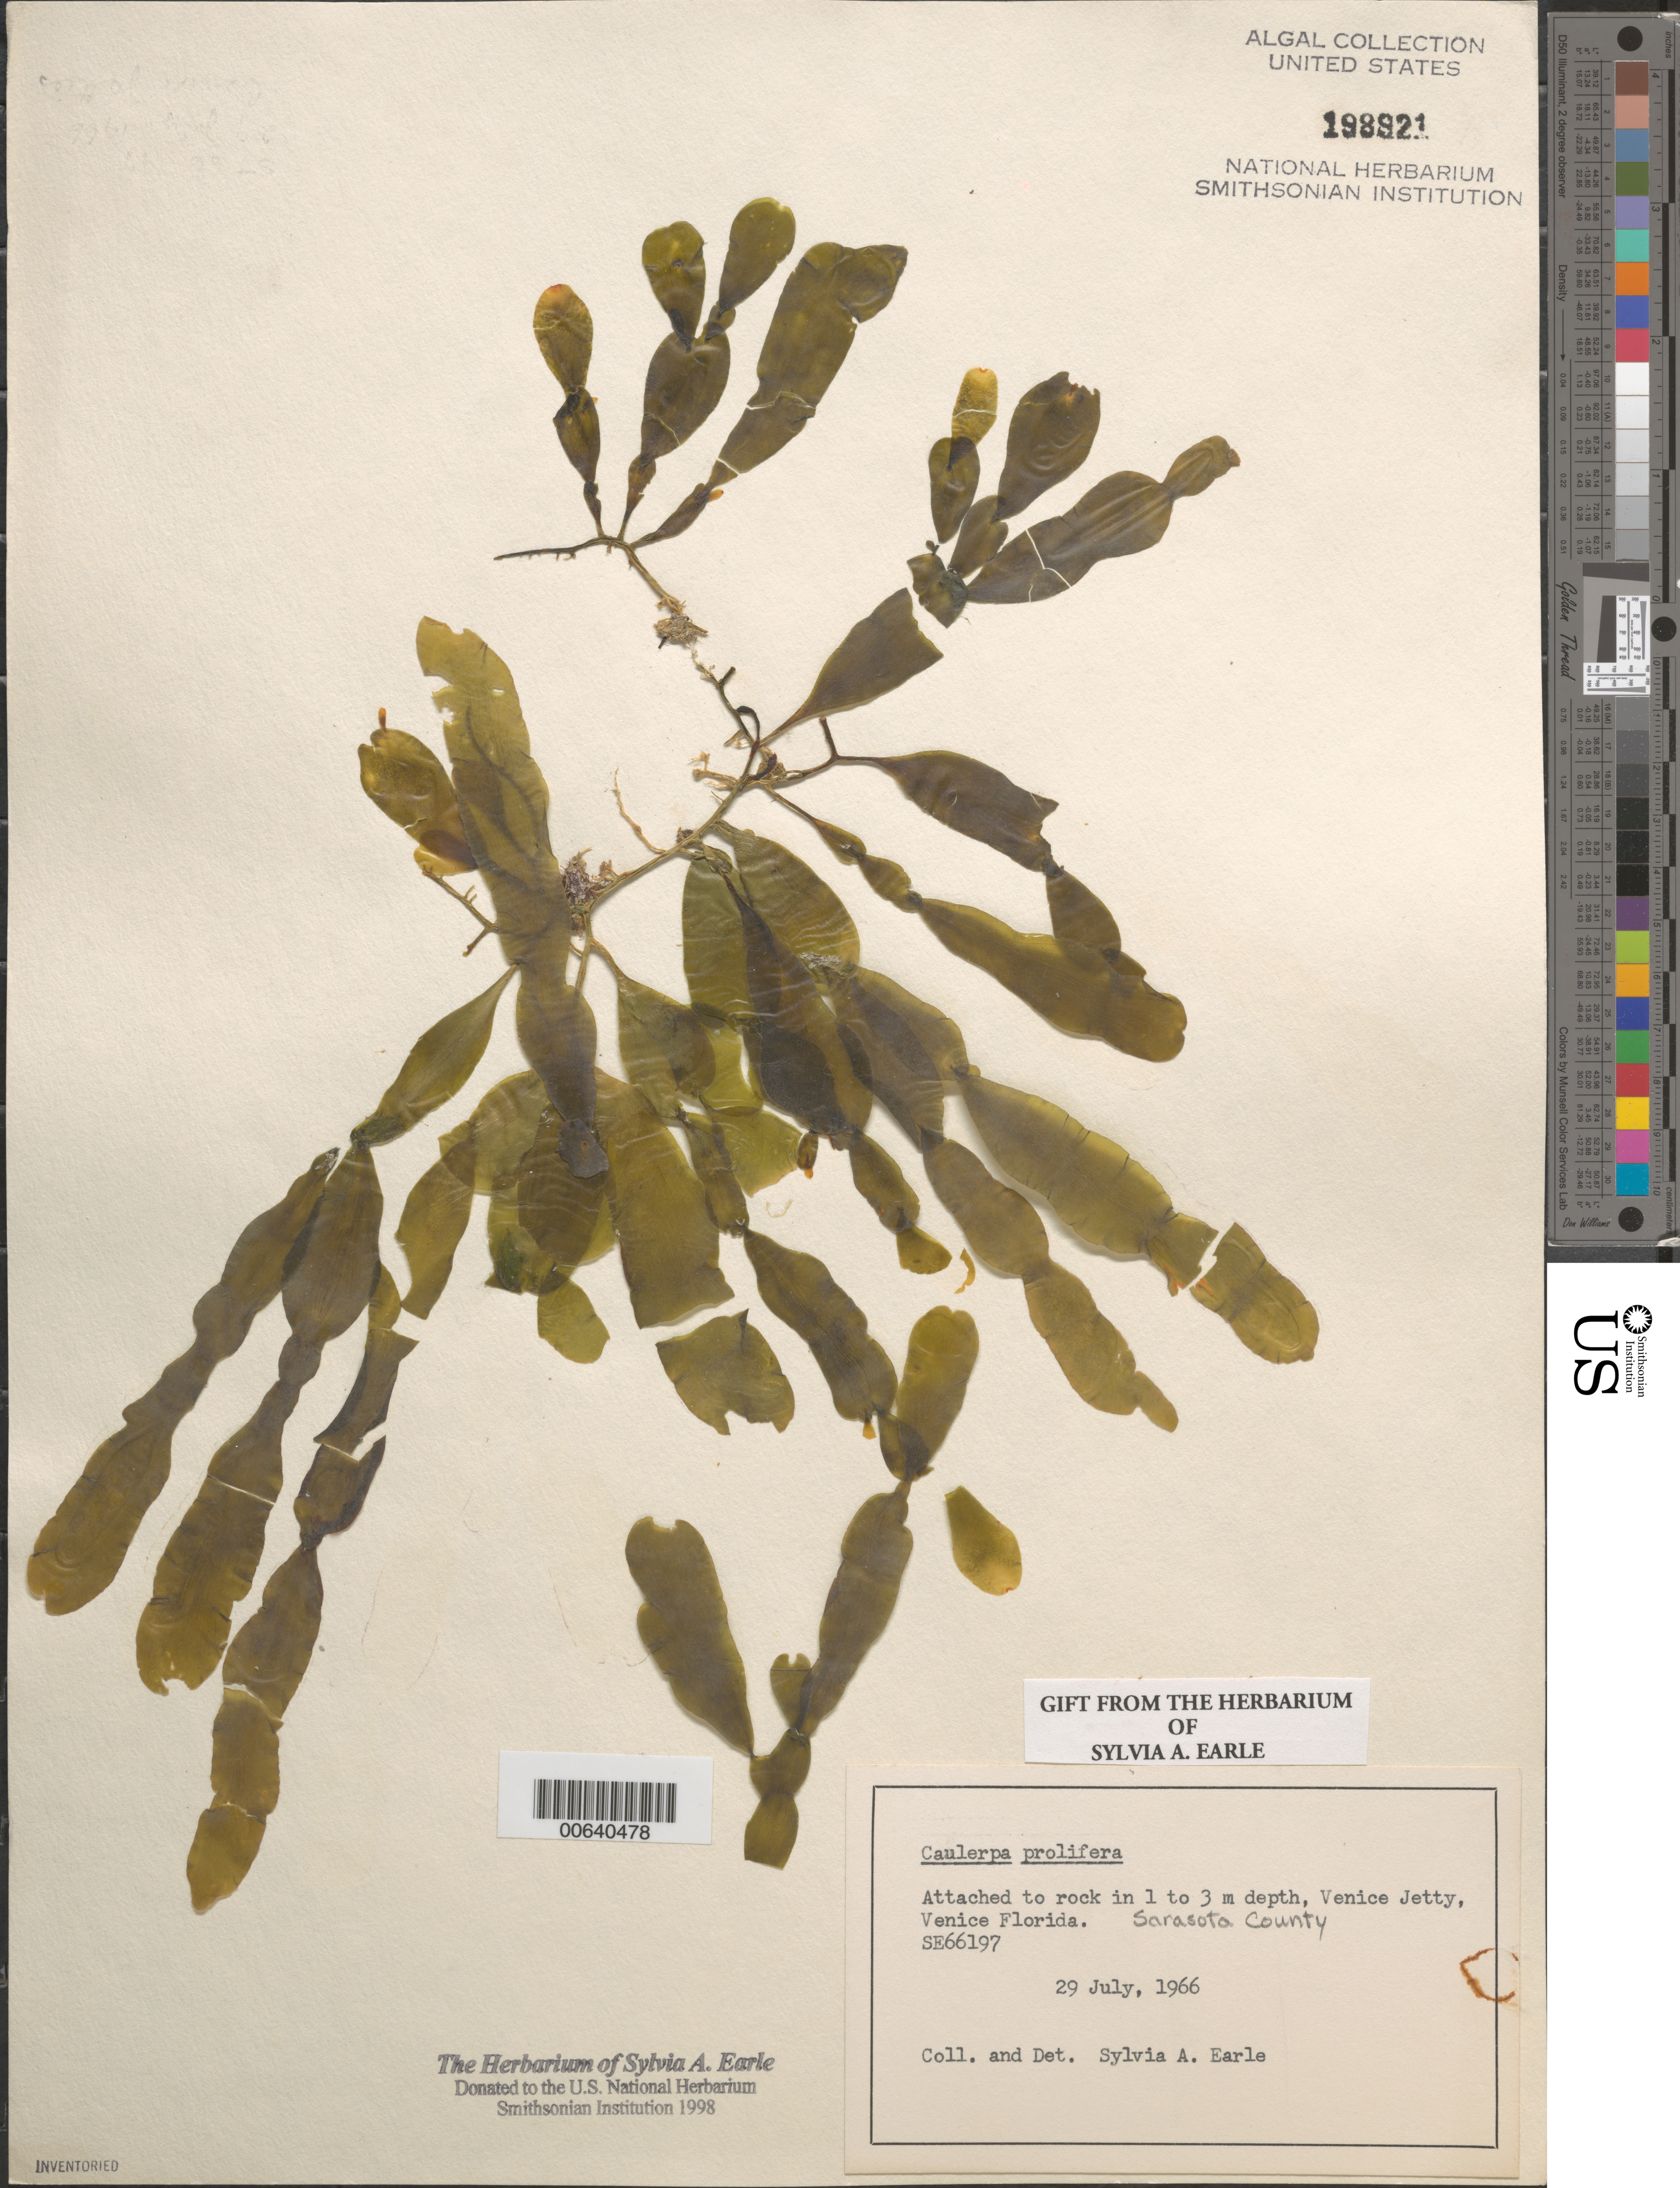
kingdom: Plantae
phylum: Chlorophyta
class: Ulvophyceae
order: Bryopsidales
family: Caulerpaceae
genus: Caulerpa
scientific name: Caulerpa prolifera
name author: (Forssk.) J.V.Lamouroux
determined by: Earle, S. A.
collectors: S. A. Earle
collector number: Se 66197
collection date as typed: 29 Jul 1966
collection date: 1966-07-29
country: United States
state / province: Florida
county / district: Sarasota County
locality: Venice jetty, Venice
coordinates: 27 6.8'N, 82 28'W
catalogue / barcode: US 198921